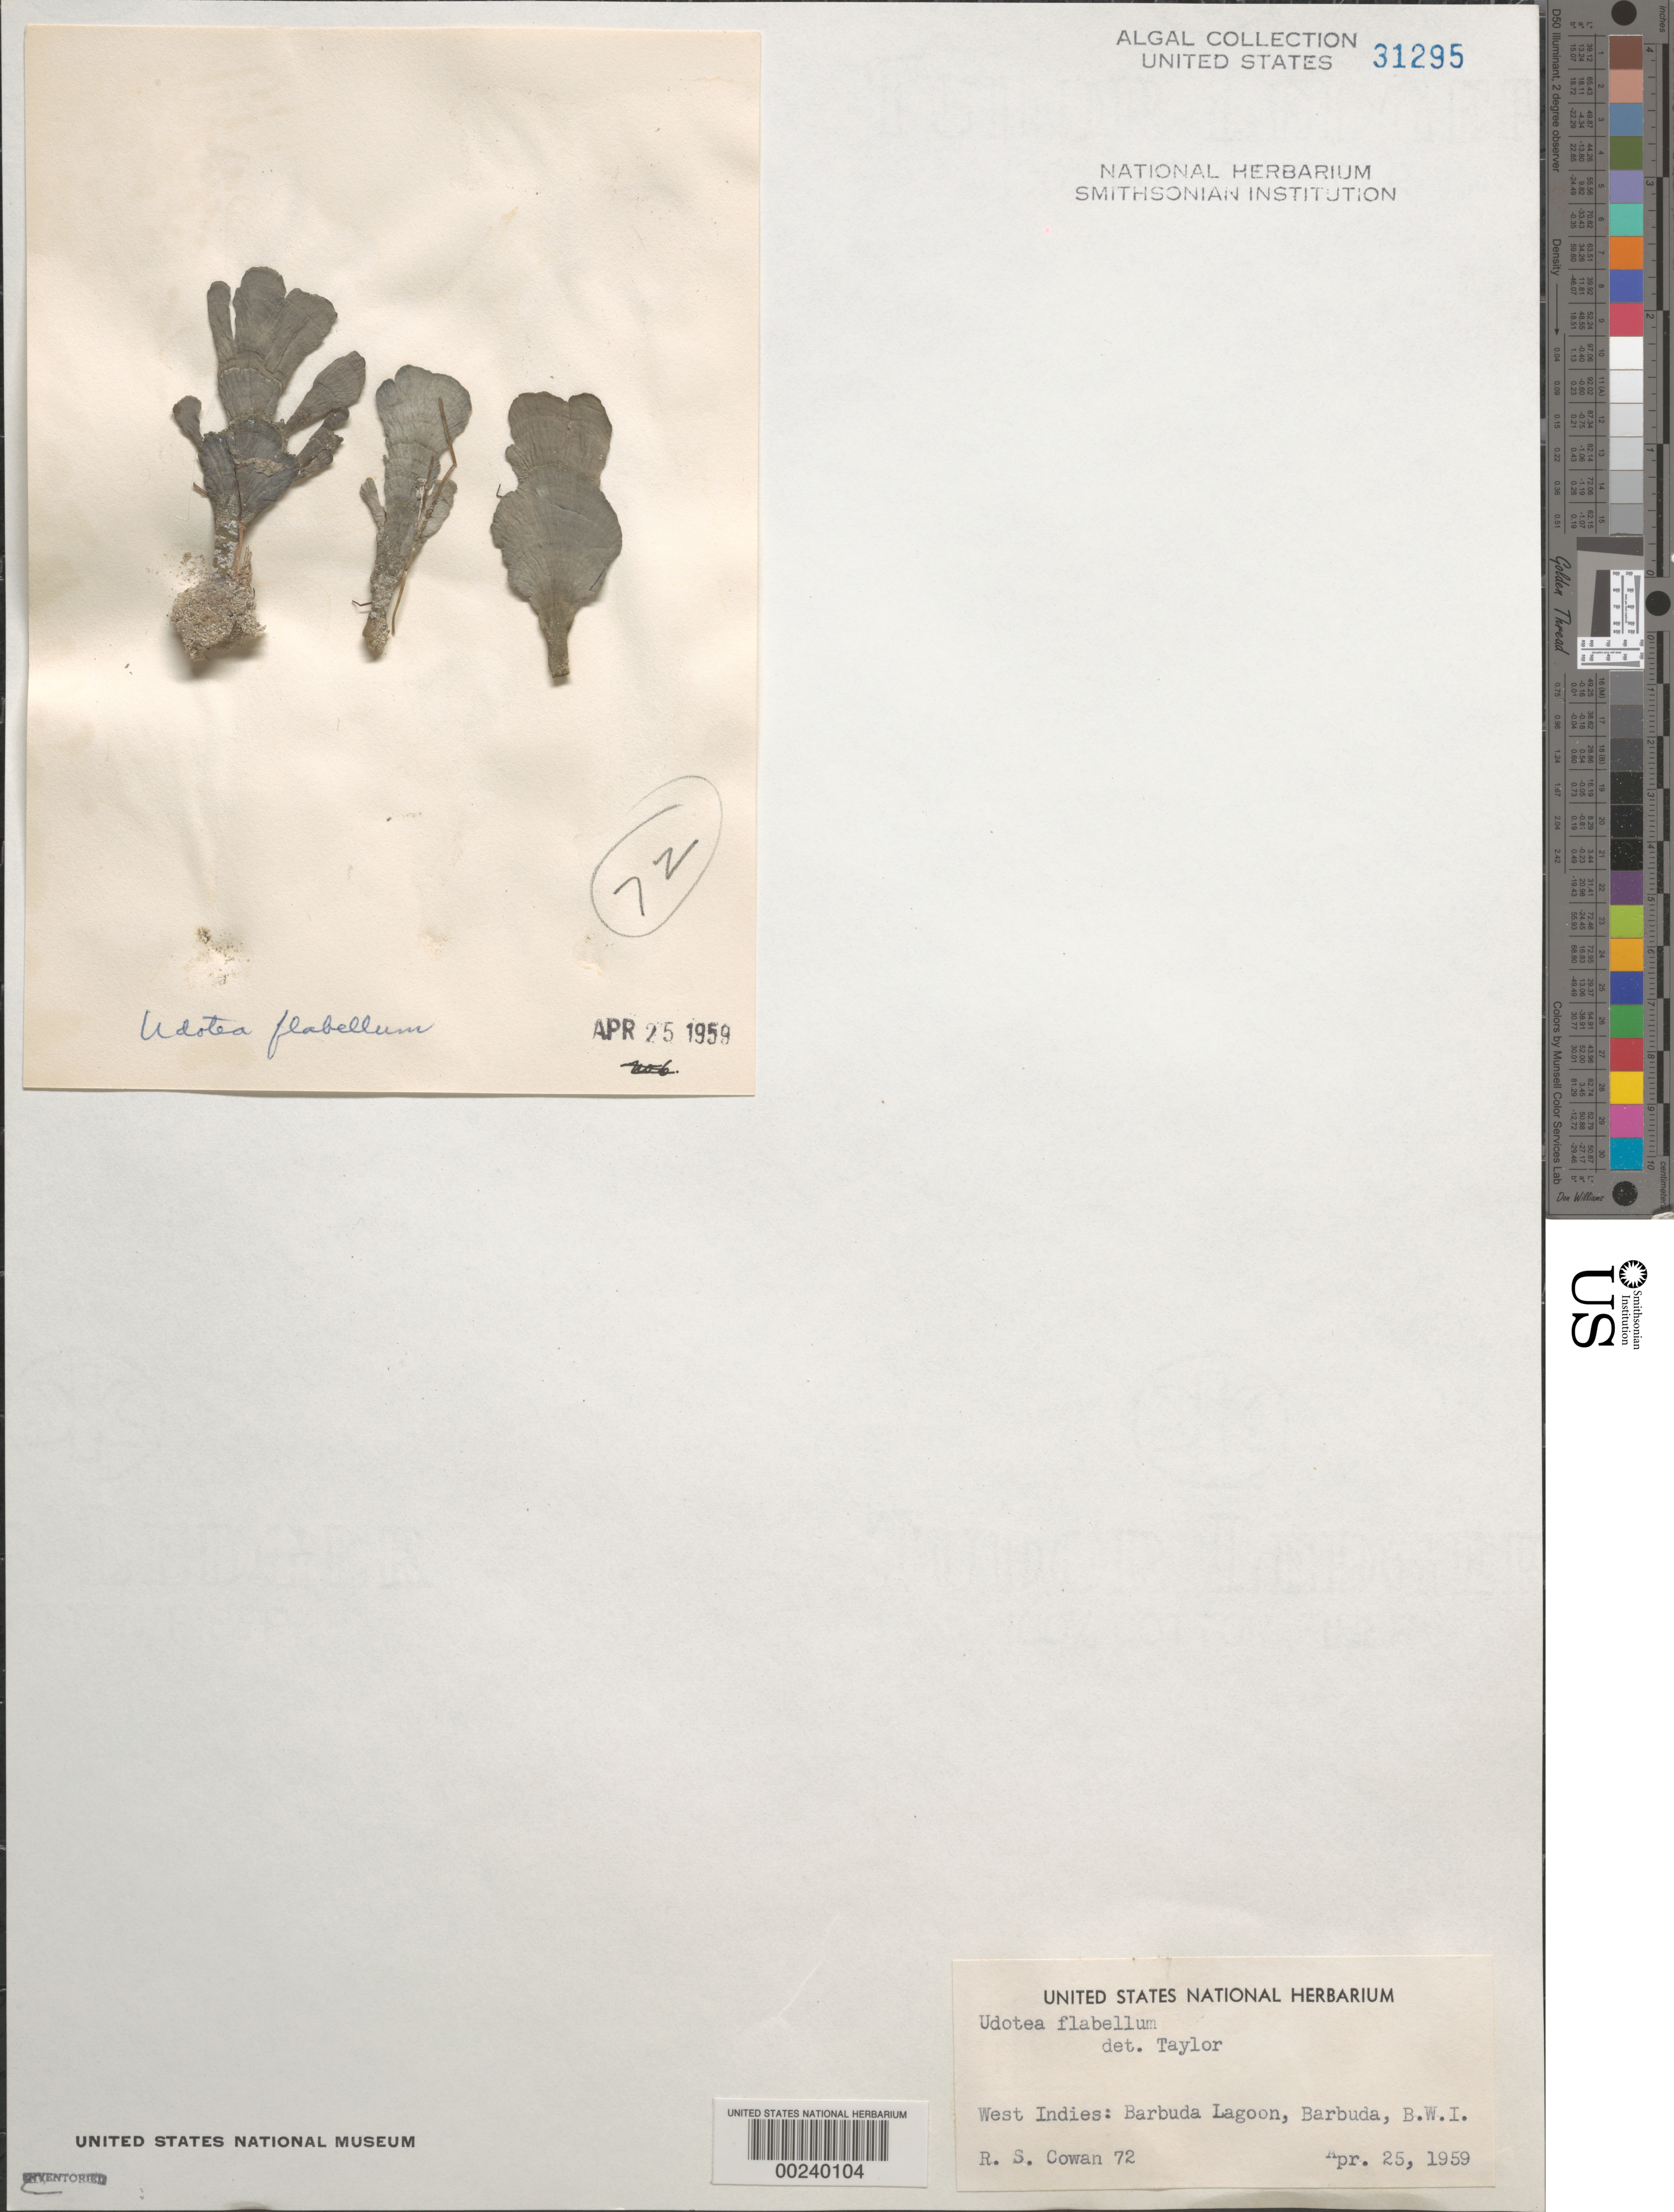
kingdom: Plantae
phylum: Chlorophyta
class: Ulvophyceae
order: Bryopsidales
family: Udoteaceae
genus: Udotea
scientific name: Udotea flabellum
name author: (J. Ellis & Sol.) M. Howe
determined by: Taylor, William R.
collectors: R. S. Cowan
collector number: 72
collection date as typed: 25 Apr 1959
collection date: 1959-04-25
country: Antigua and Barbuda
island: Barbuda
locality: Barbuda Lagoon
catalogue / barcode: US 31295